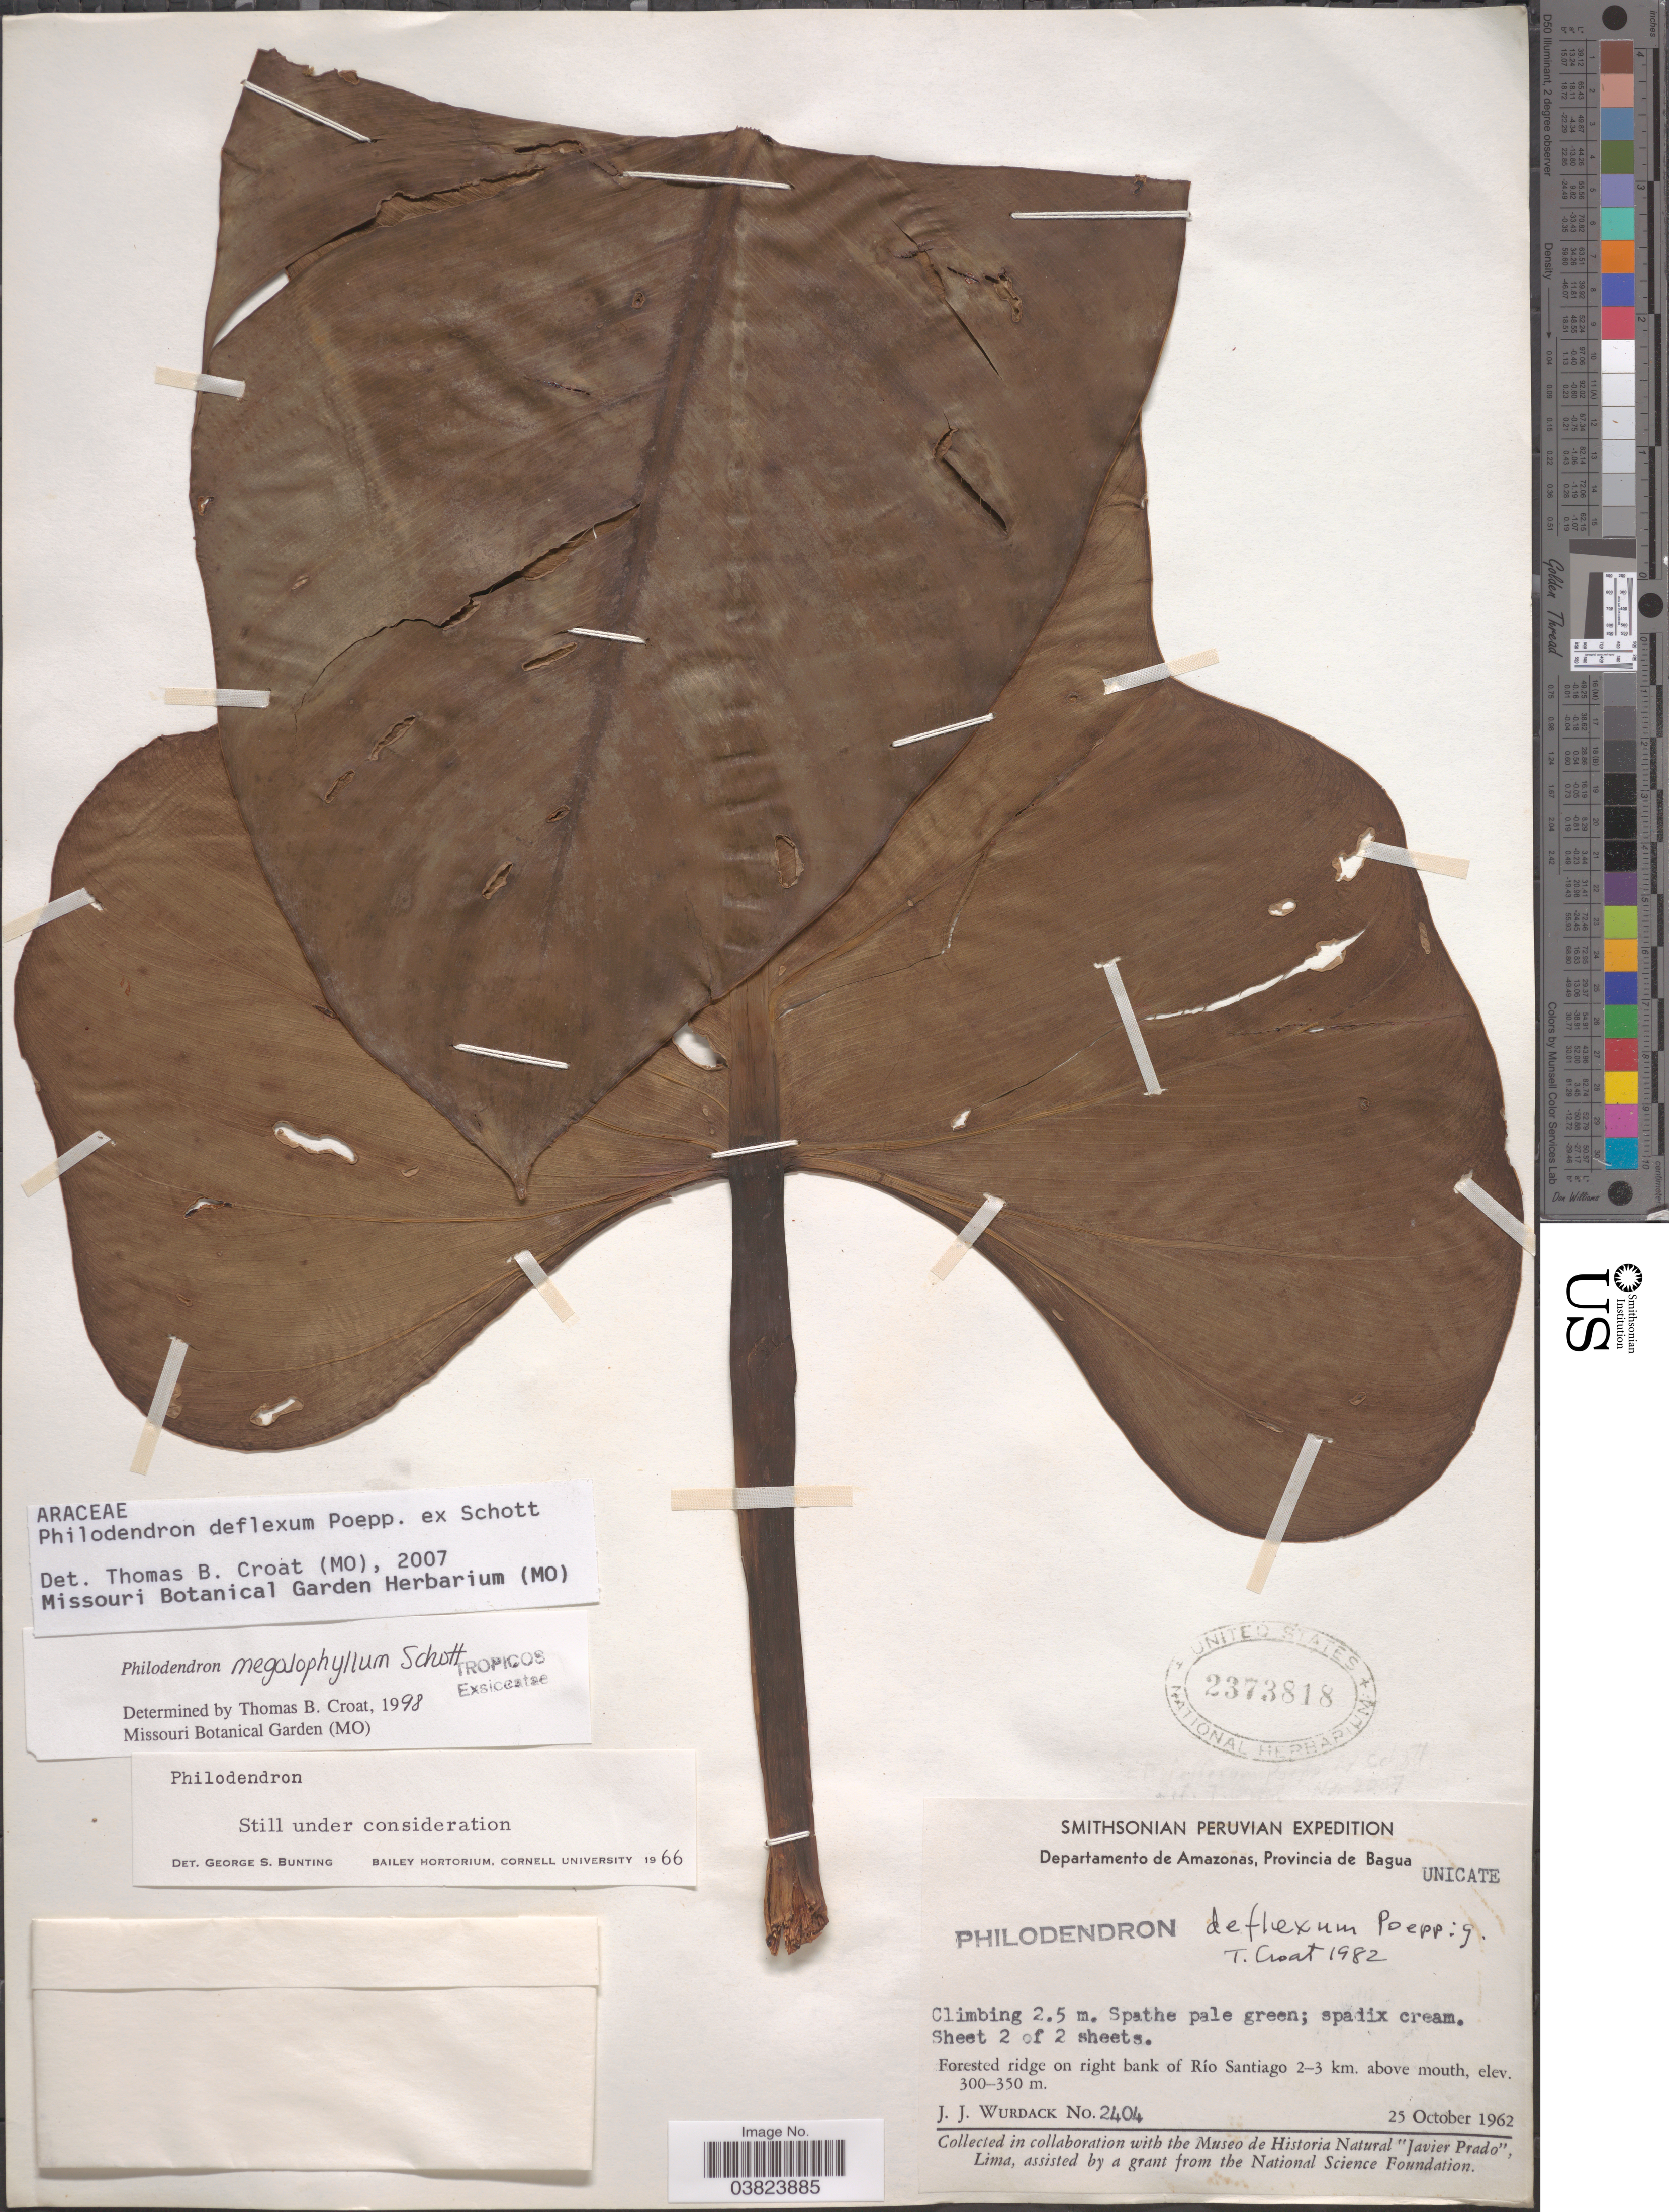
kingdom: Plantae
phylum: Tracheophyta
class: Liliopsida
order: Alismatales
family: Araceae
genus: Philodendron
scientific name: Philodendron deflexum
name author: Poepp. ex Schott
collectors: J. J. Wurdack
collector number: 2404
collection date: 1962-10-25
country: Peru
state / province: Amazonas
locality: Departamento de Amazonas, Provincia de Bagua. Forested ridge on right bank of Río Santiago 2-3 km. above mouth.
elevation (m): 300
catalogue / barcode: US 2373818